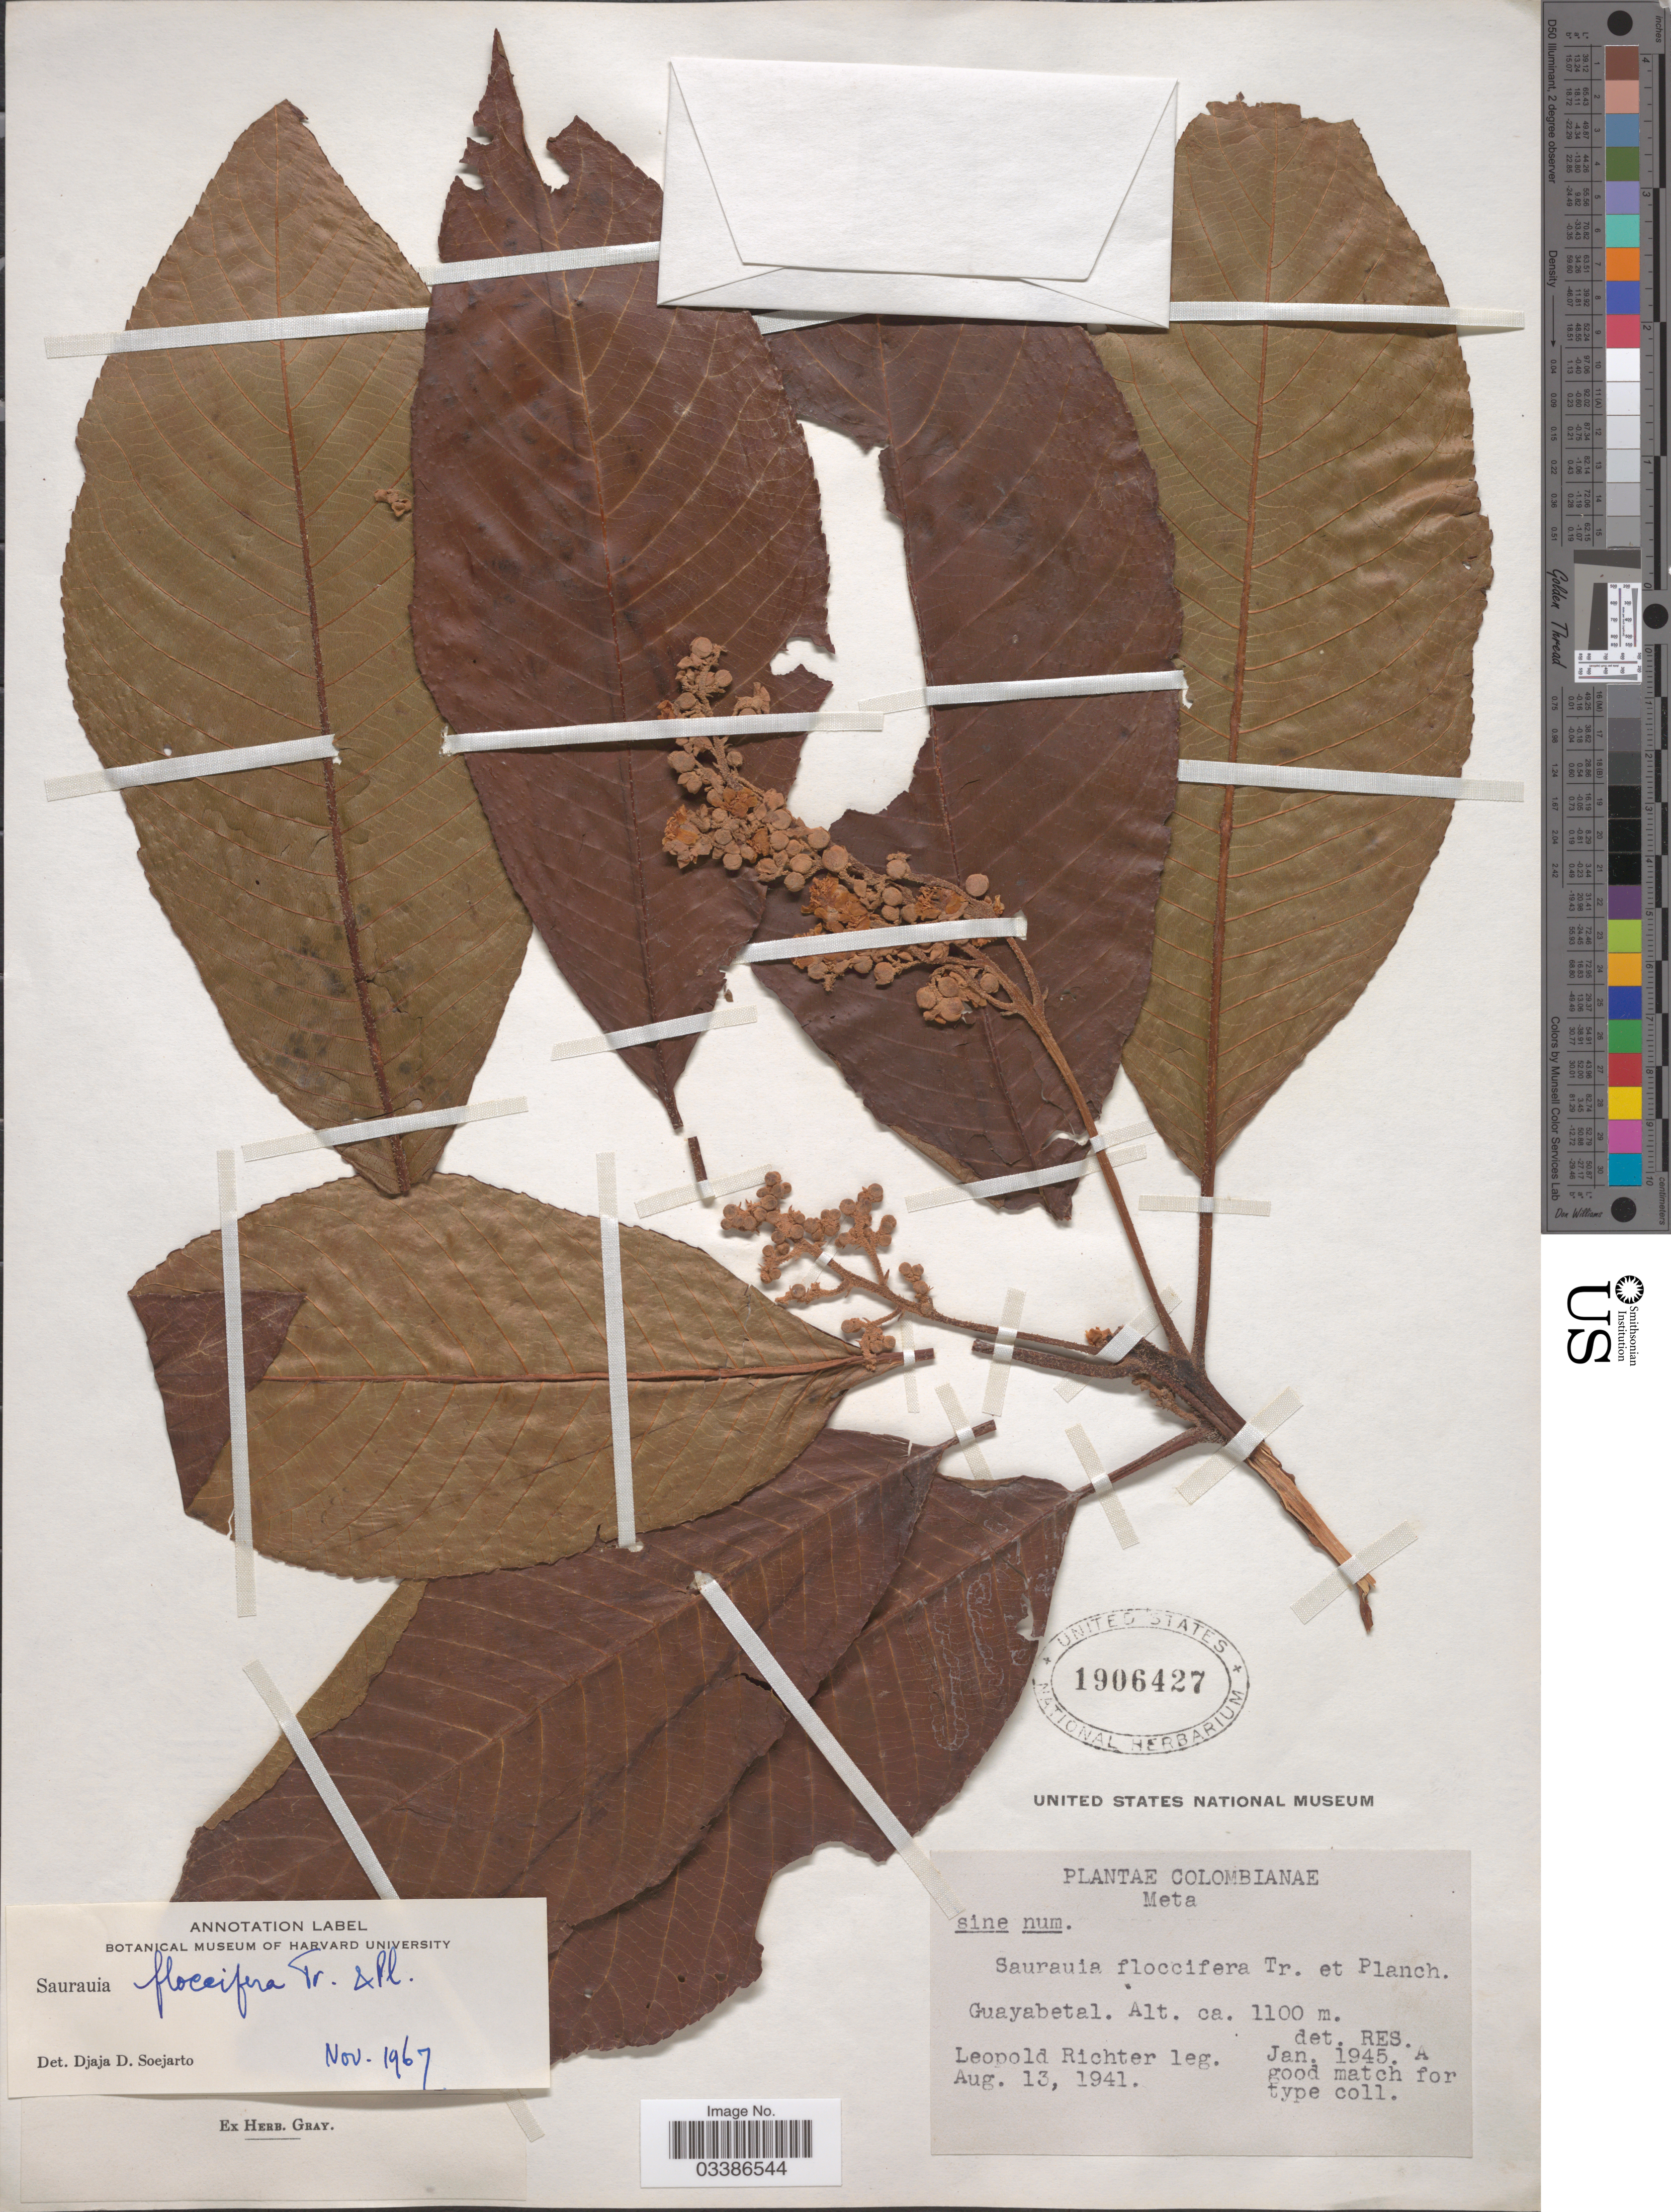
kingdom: Plantae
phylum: Tracheophyta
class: Magnoliopsida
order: Ericales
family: Actinidiaceae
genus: Saurauia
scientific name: Saurauia floccifera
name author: Triana & Planch.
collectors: L. Richter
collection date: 1941-08-13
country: Colombia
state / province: Meta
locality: Guayabetal.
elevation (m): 1100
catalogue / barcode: US 1906427